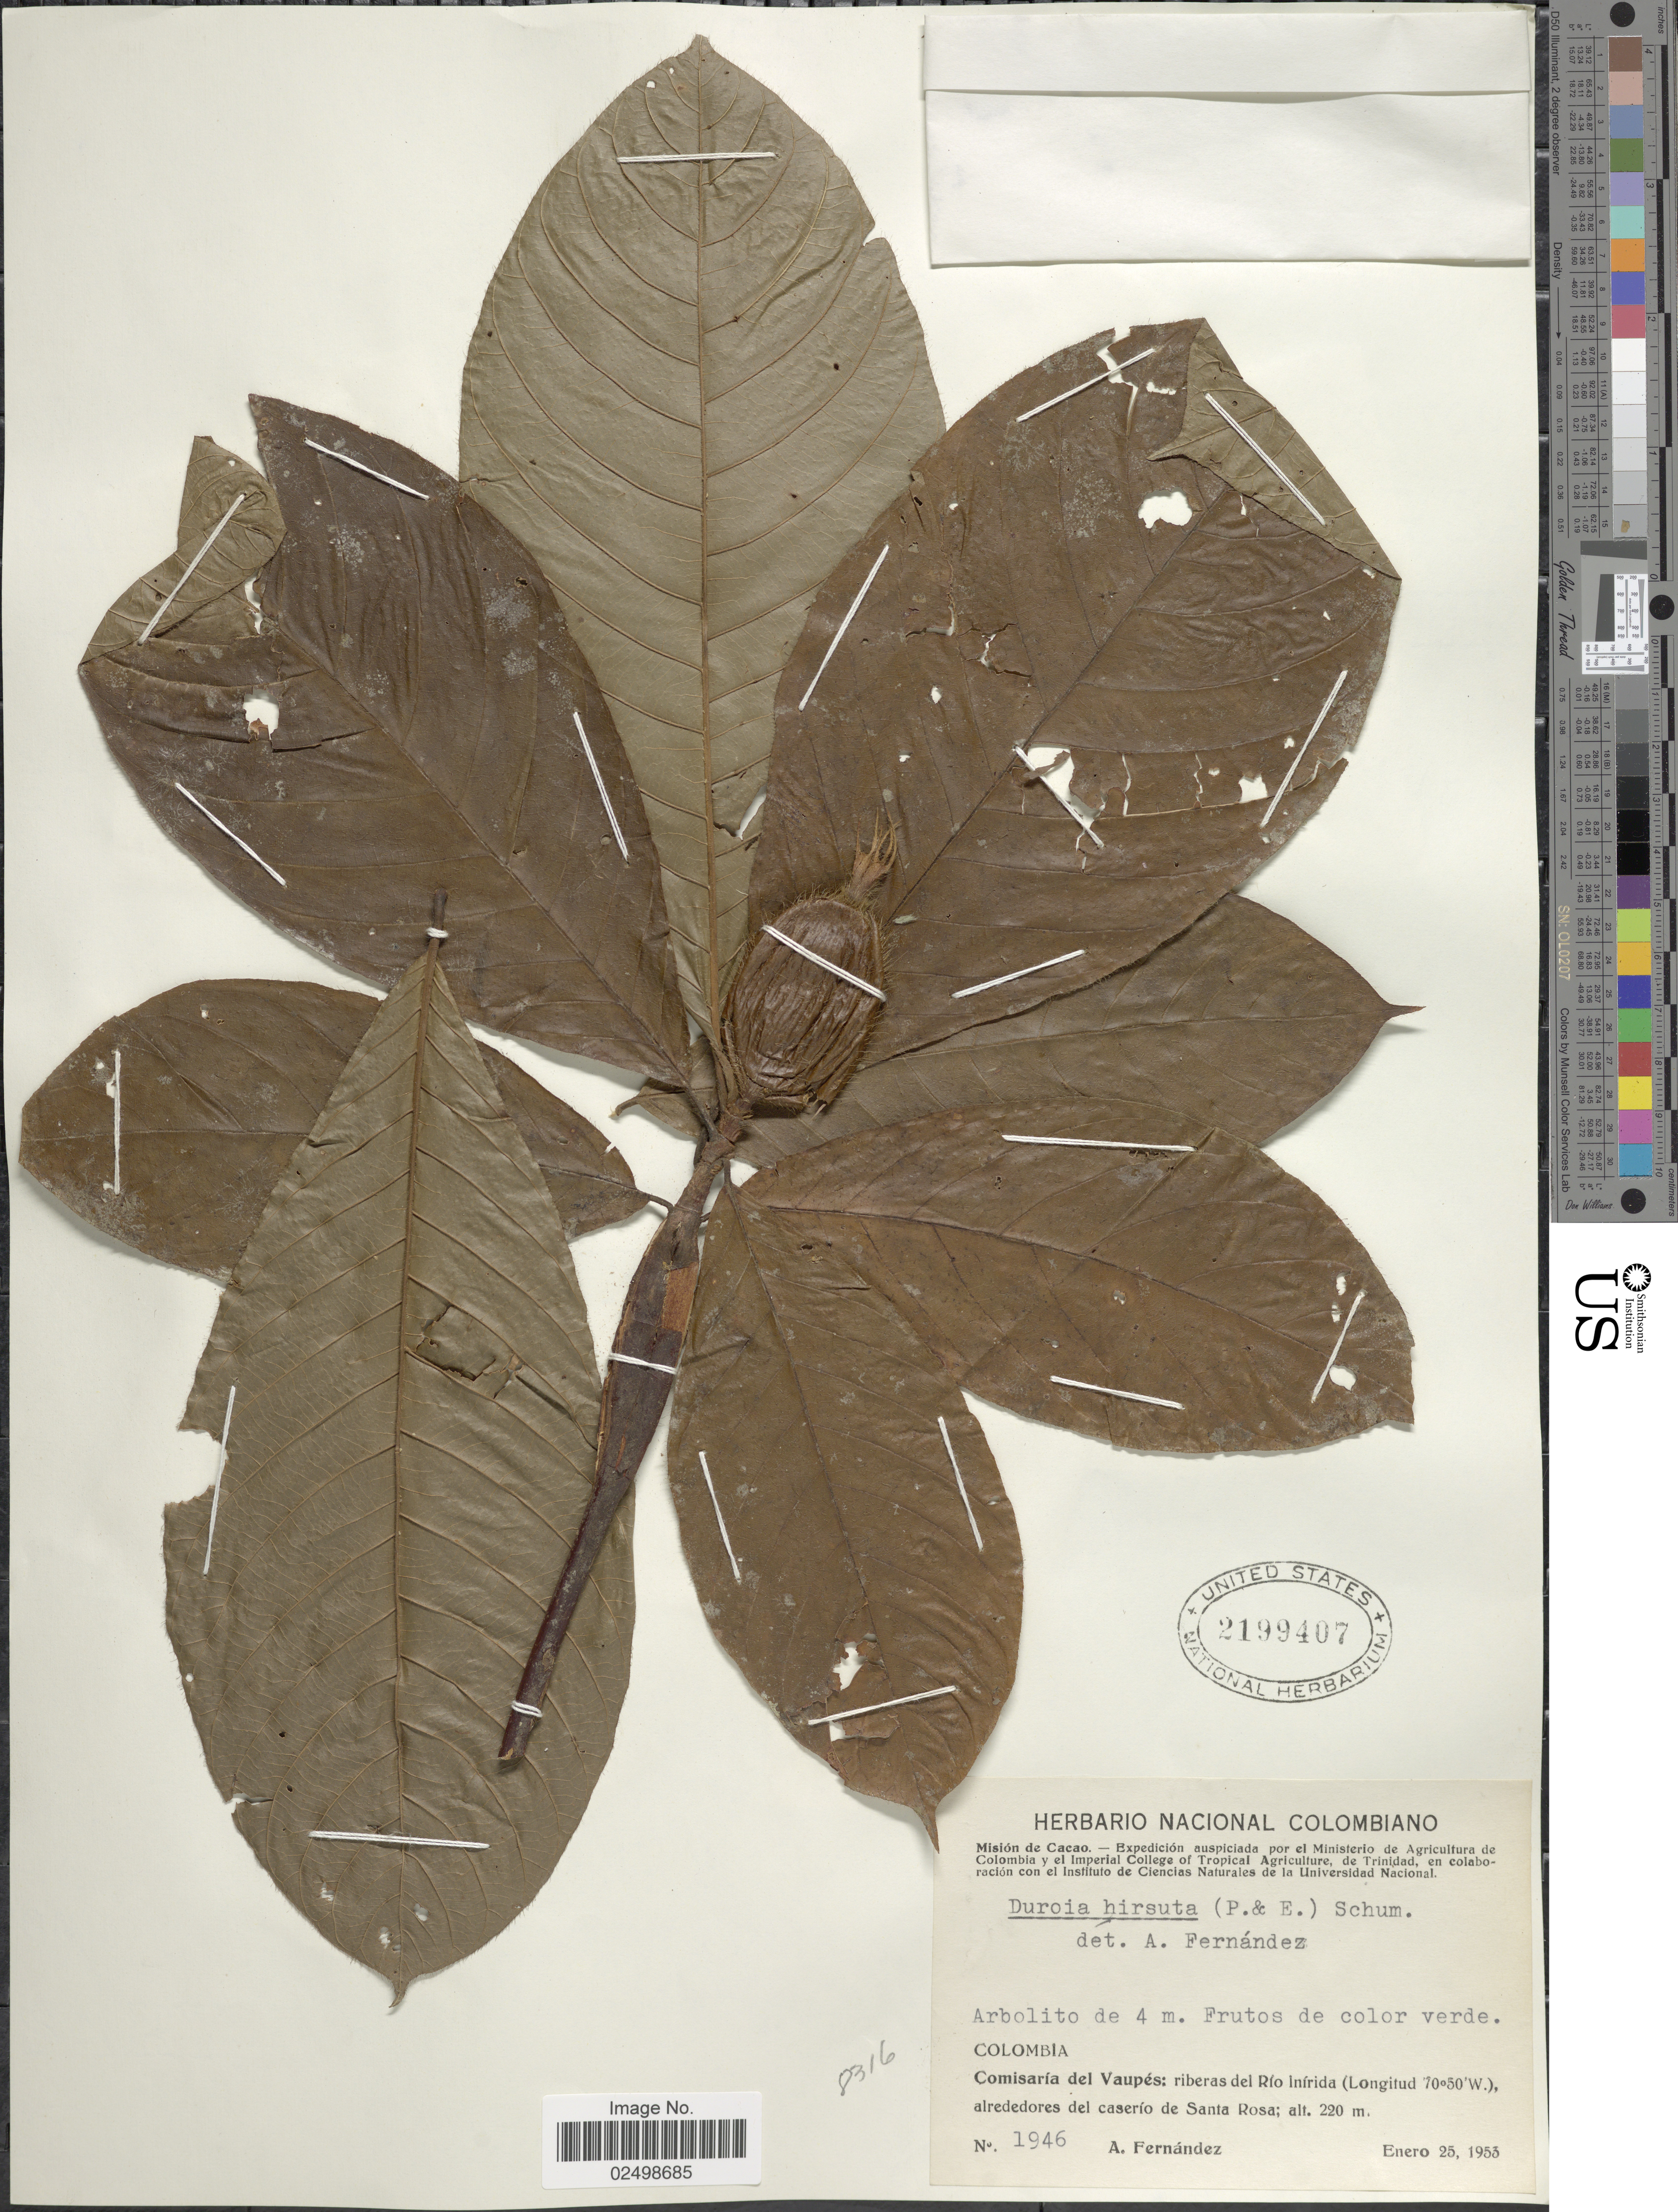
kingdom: Plantae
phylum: Tracheophyta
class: Magnoliopsida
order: Gentianales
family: Rubiaceae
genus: Duroia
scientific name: Duroia hirsuta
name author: (Poepp.) K. Schum.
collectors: A. Fernández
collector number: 1946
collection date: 1953-01-25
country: Colombia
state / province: Vaupés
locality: Comisaria del Vaupes: riberas del Rio Inirida, alrededores del caserio de Santa Rosa.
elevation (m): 220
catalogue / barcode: US 2199407